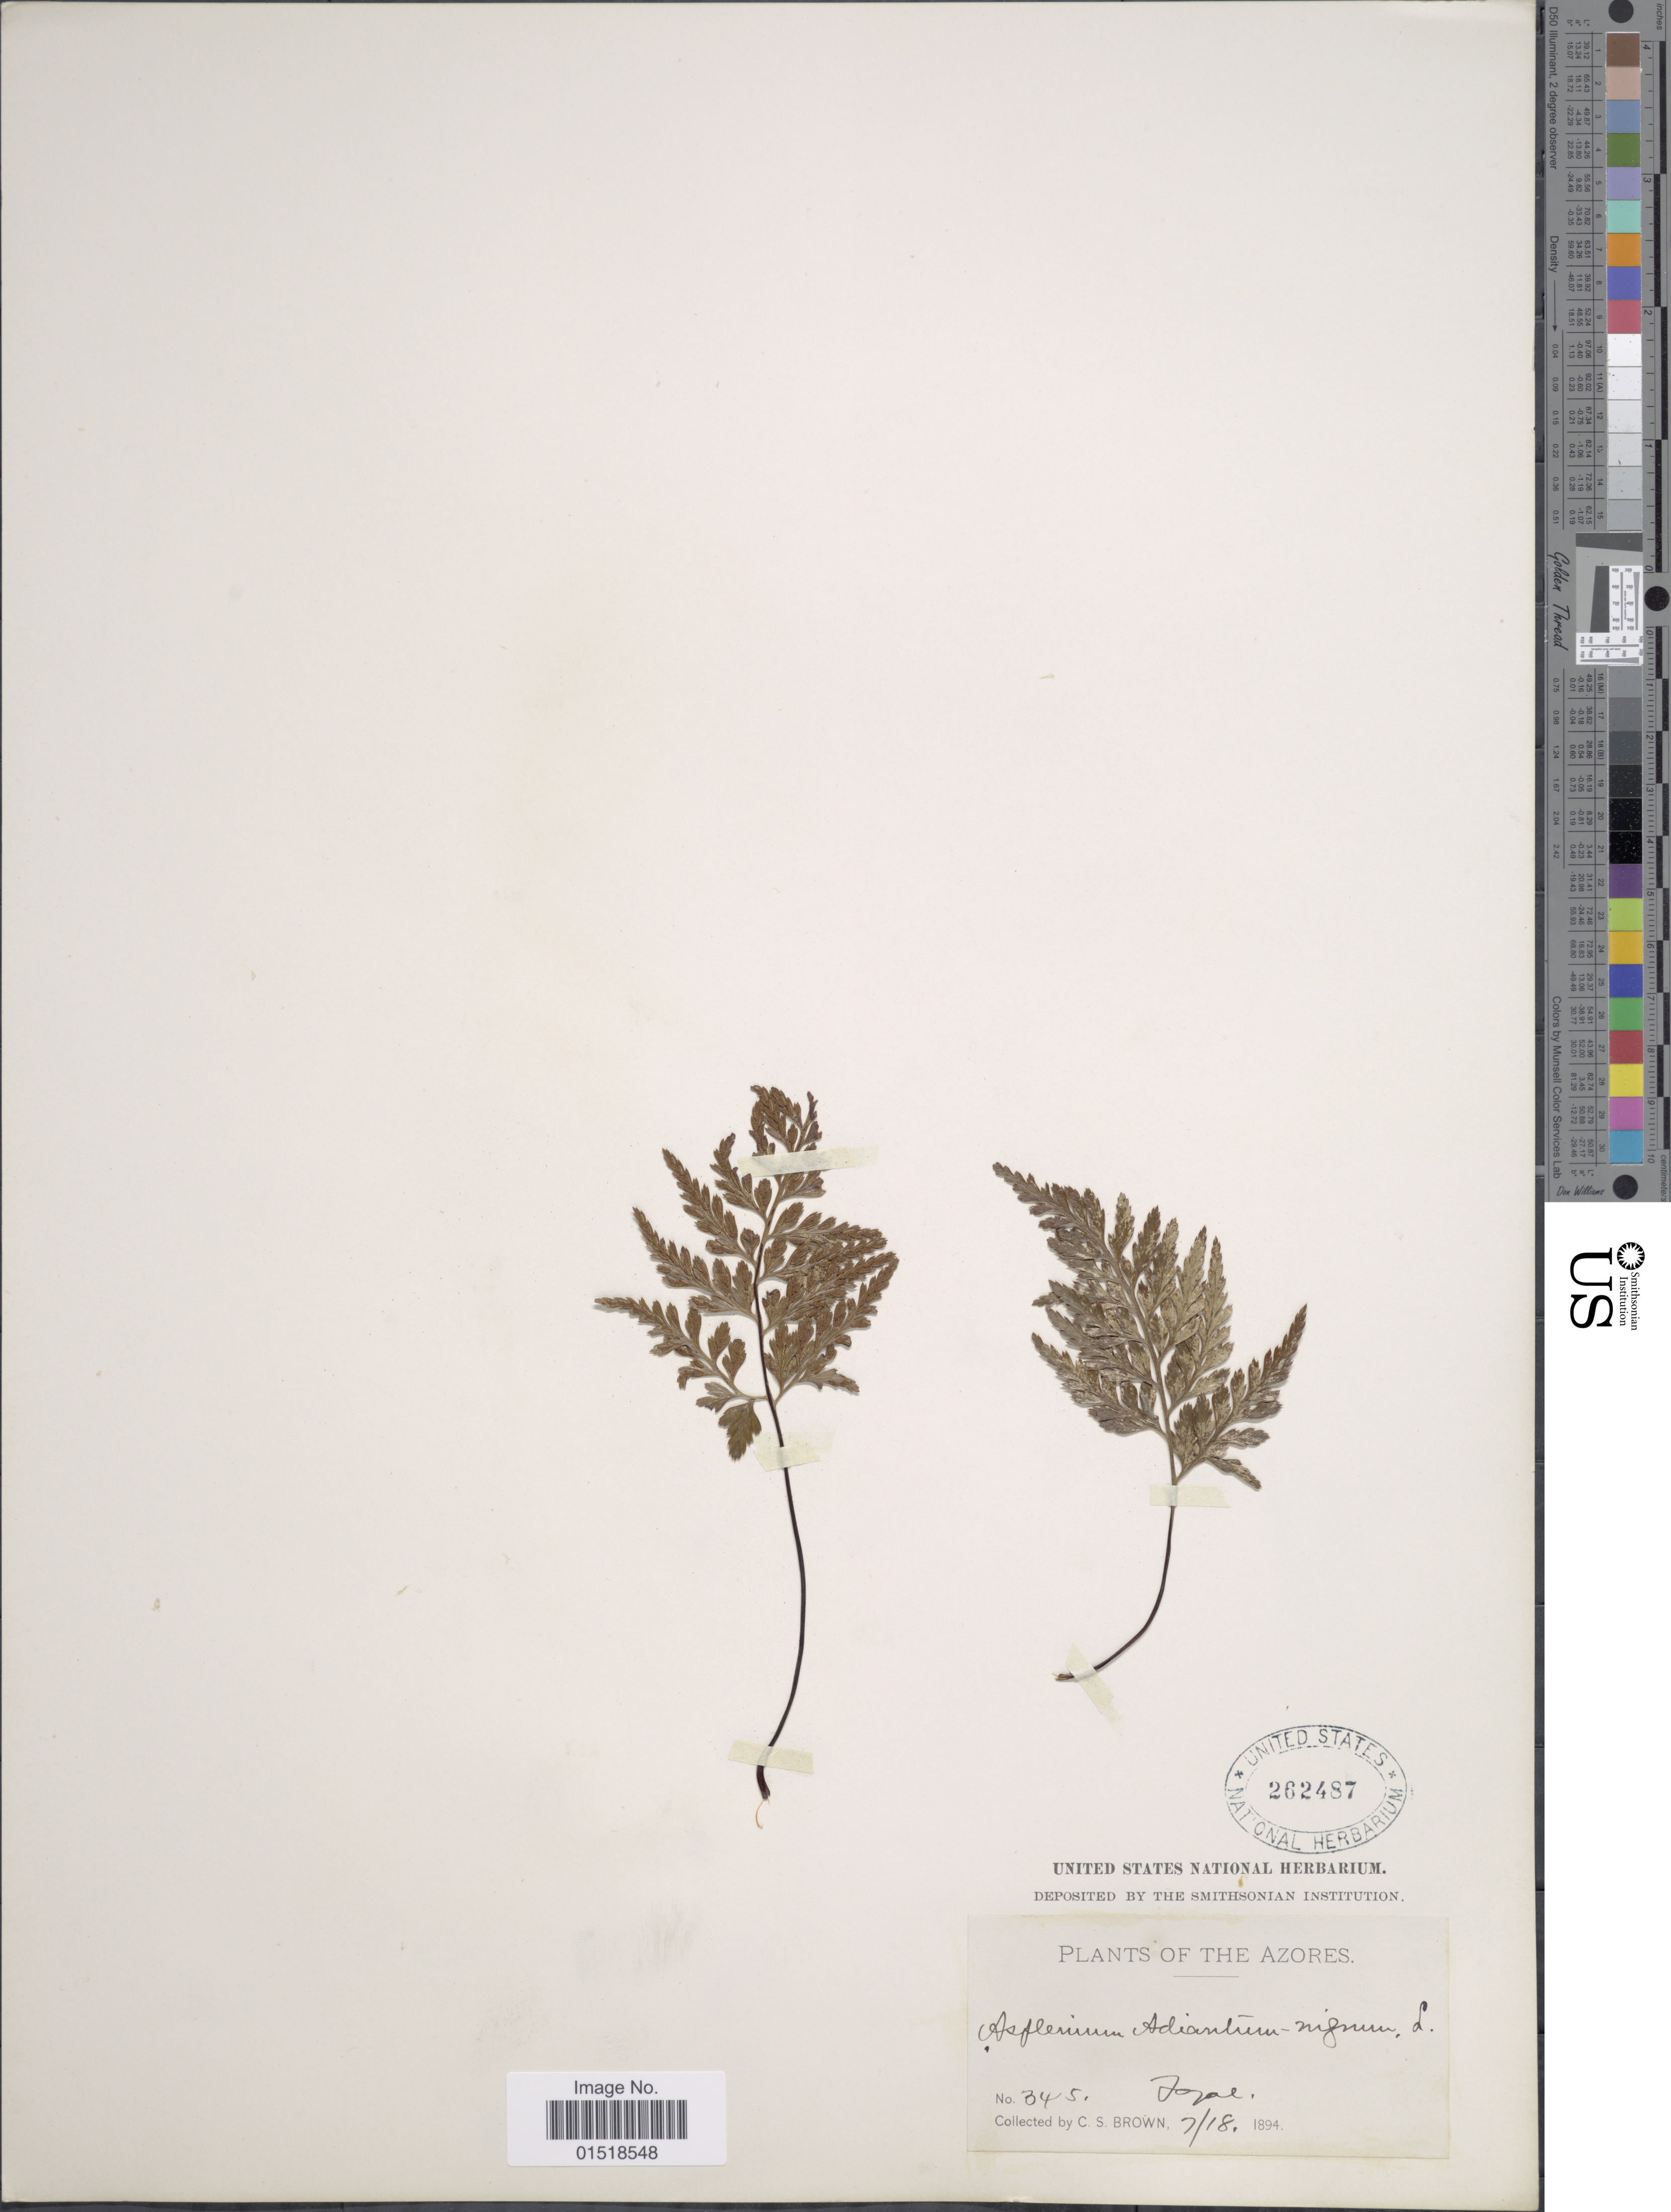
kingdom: Plantae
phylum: Tracheophyta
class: Polypodiopsida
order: Polypodiales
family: Aspleniaceae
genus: Asplenium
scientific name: Asplenium adiantum-nigrum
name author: L.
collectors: C. S. Brown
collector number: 345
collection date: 1894-07-18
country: Portugal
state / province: Azores (Aut. Reg.)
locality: Fojal.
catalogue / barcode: US 262487